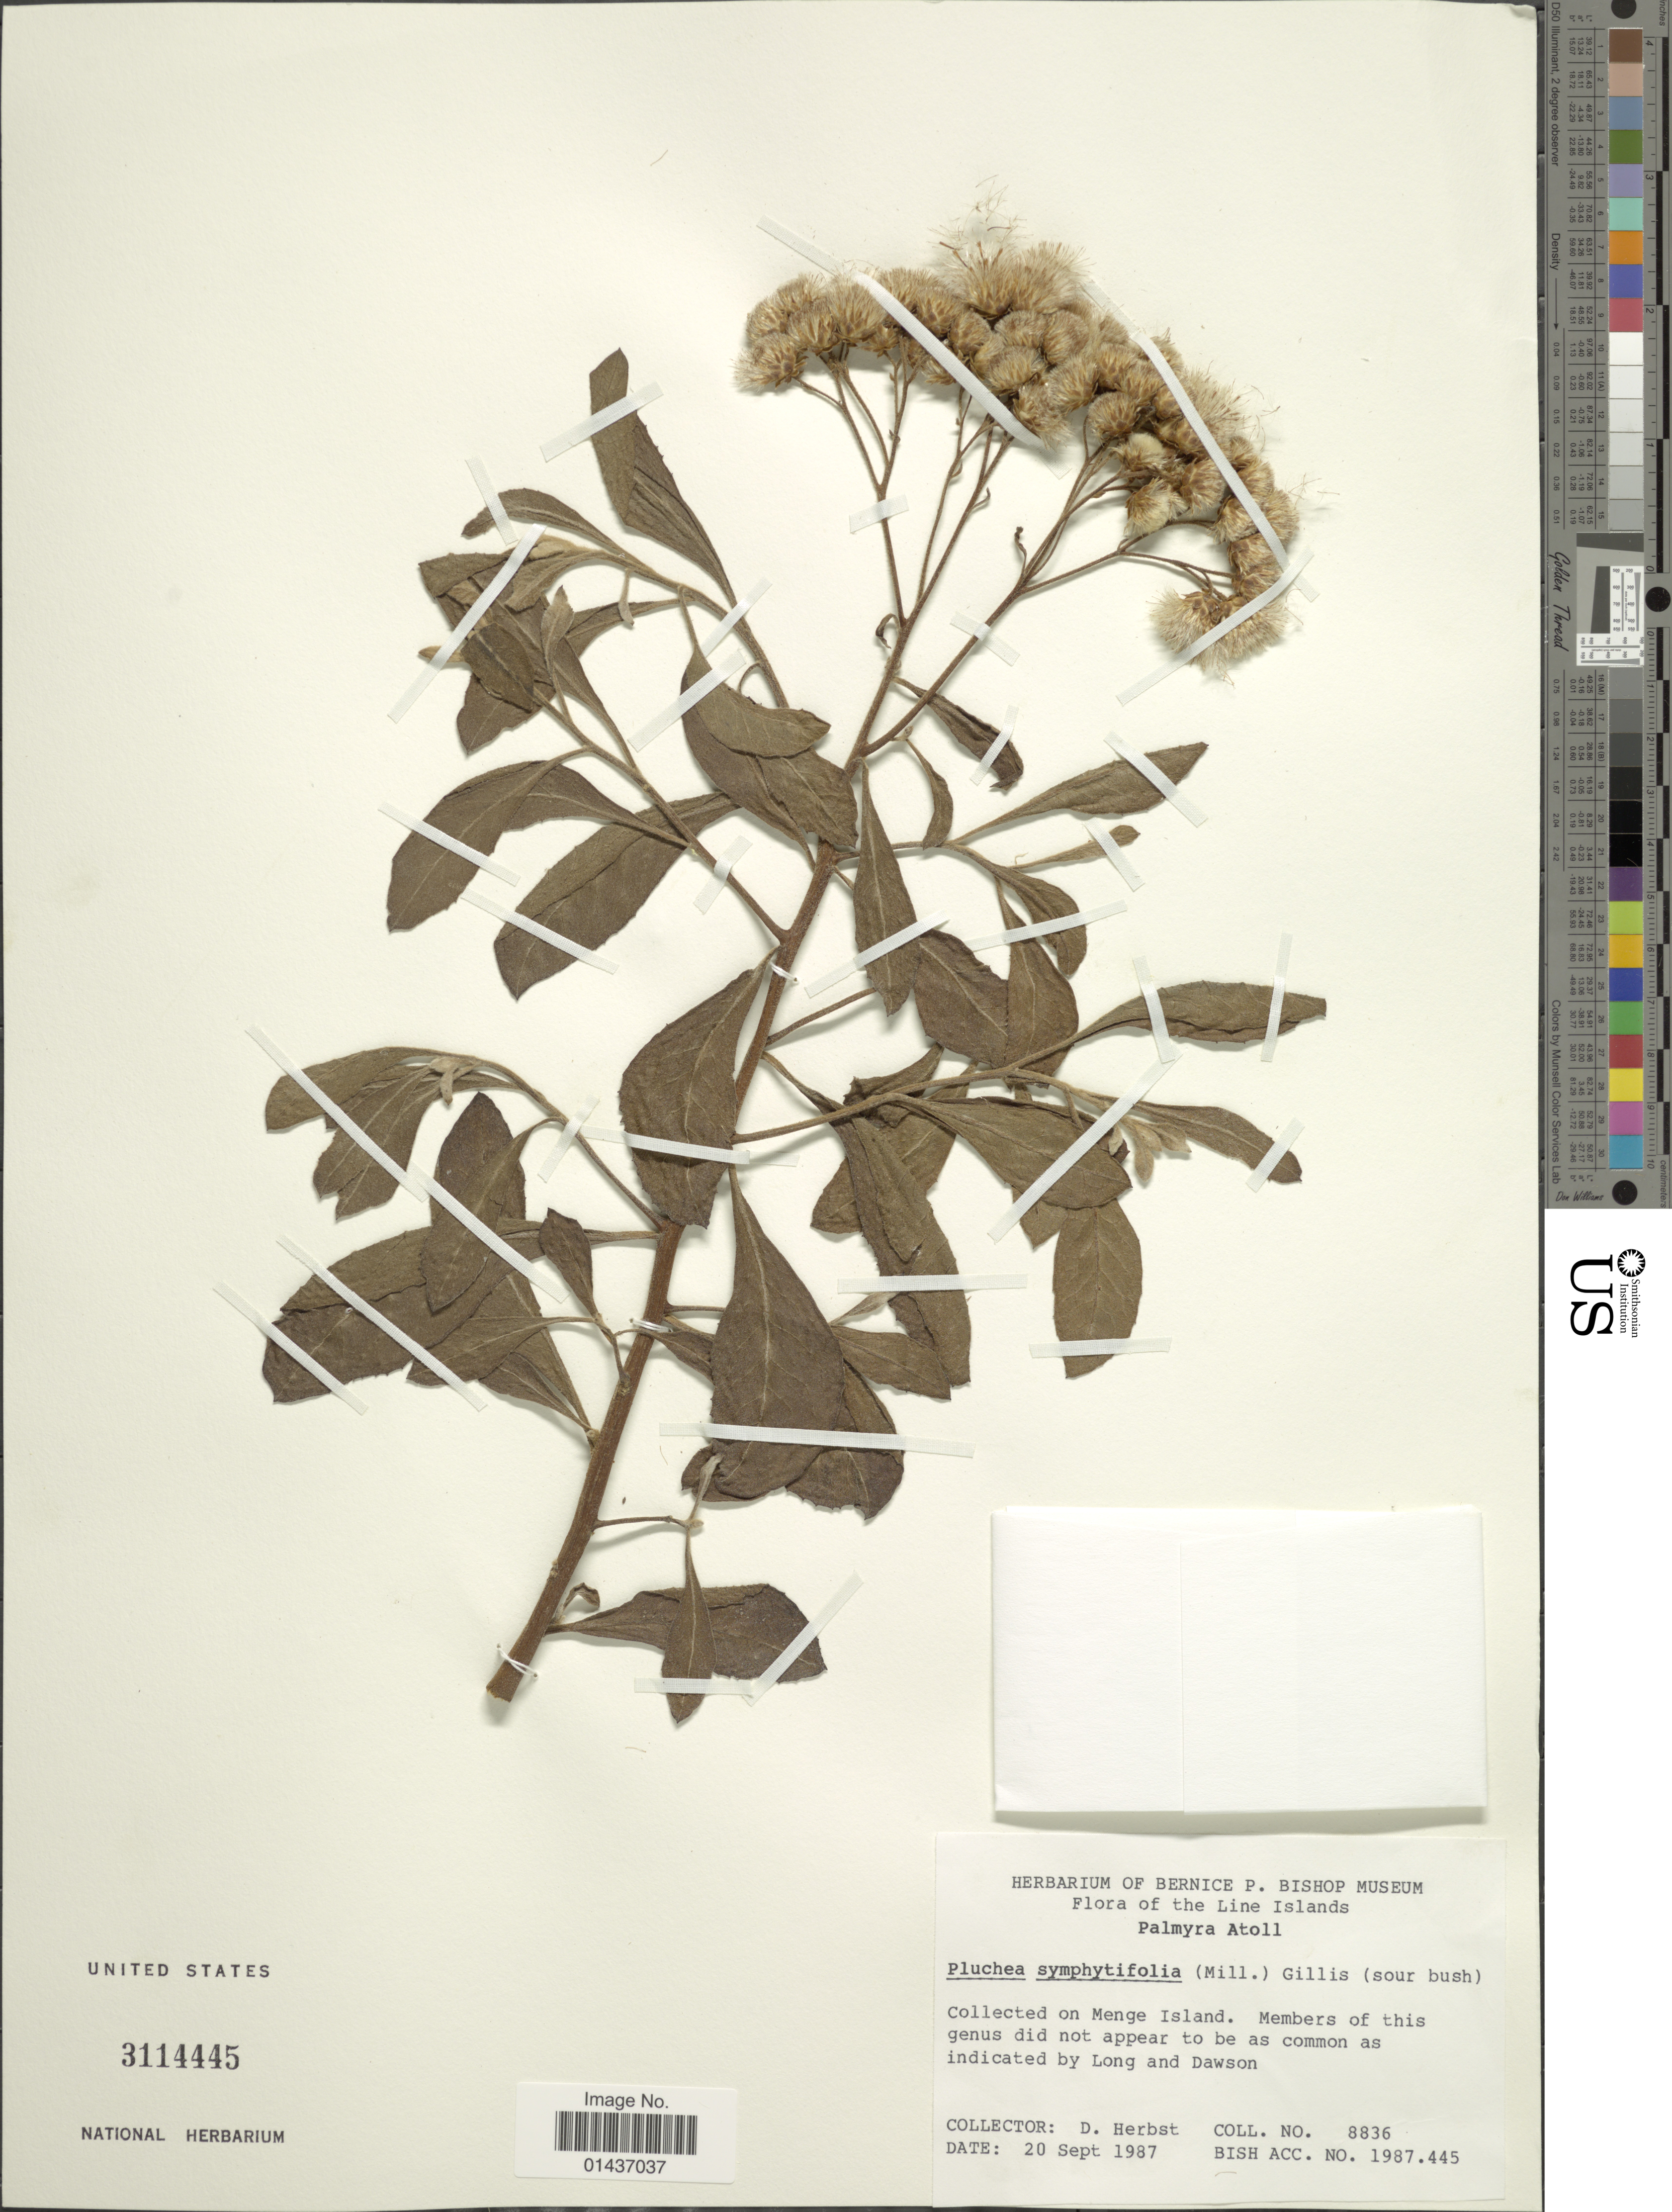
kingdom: Plantae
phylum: Tracheophyta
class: Magnoliopsida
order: Asterales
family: Asteraceae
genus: Pluchea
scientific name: Pluchea carolinensis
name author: (Jacq.) D. Don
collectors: D. R. Herbst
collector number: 8836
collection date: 1987-09-20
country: Kiribati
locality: The Line Island, Palmyra Atoll, Menge Island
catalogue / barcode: US 3114445